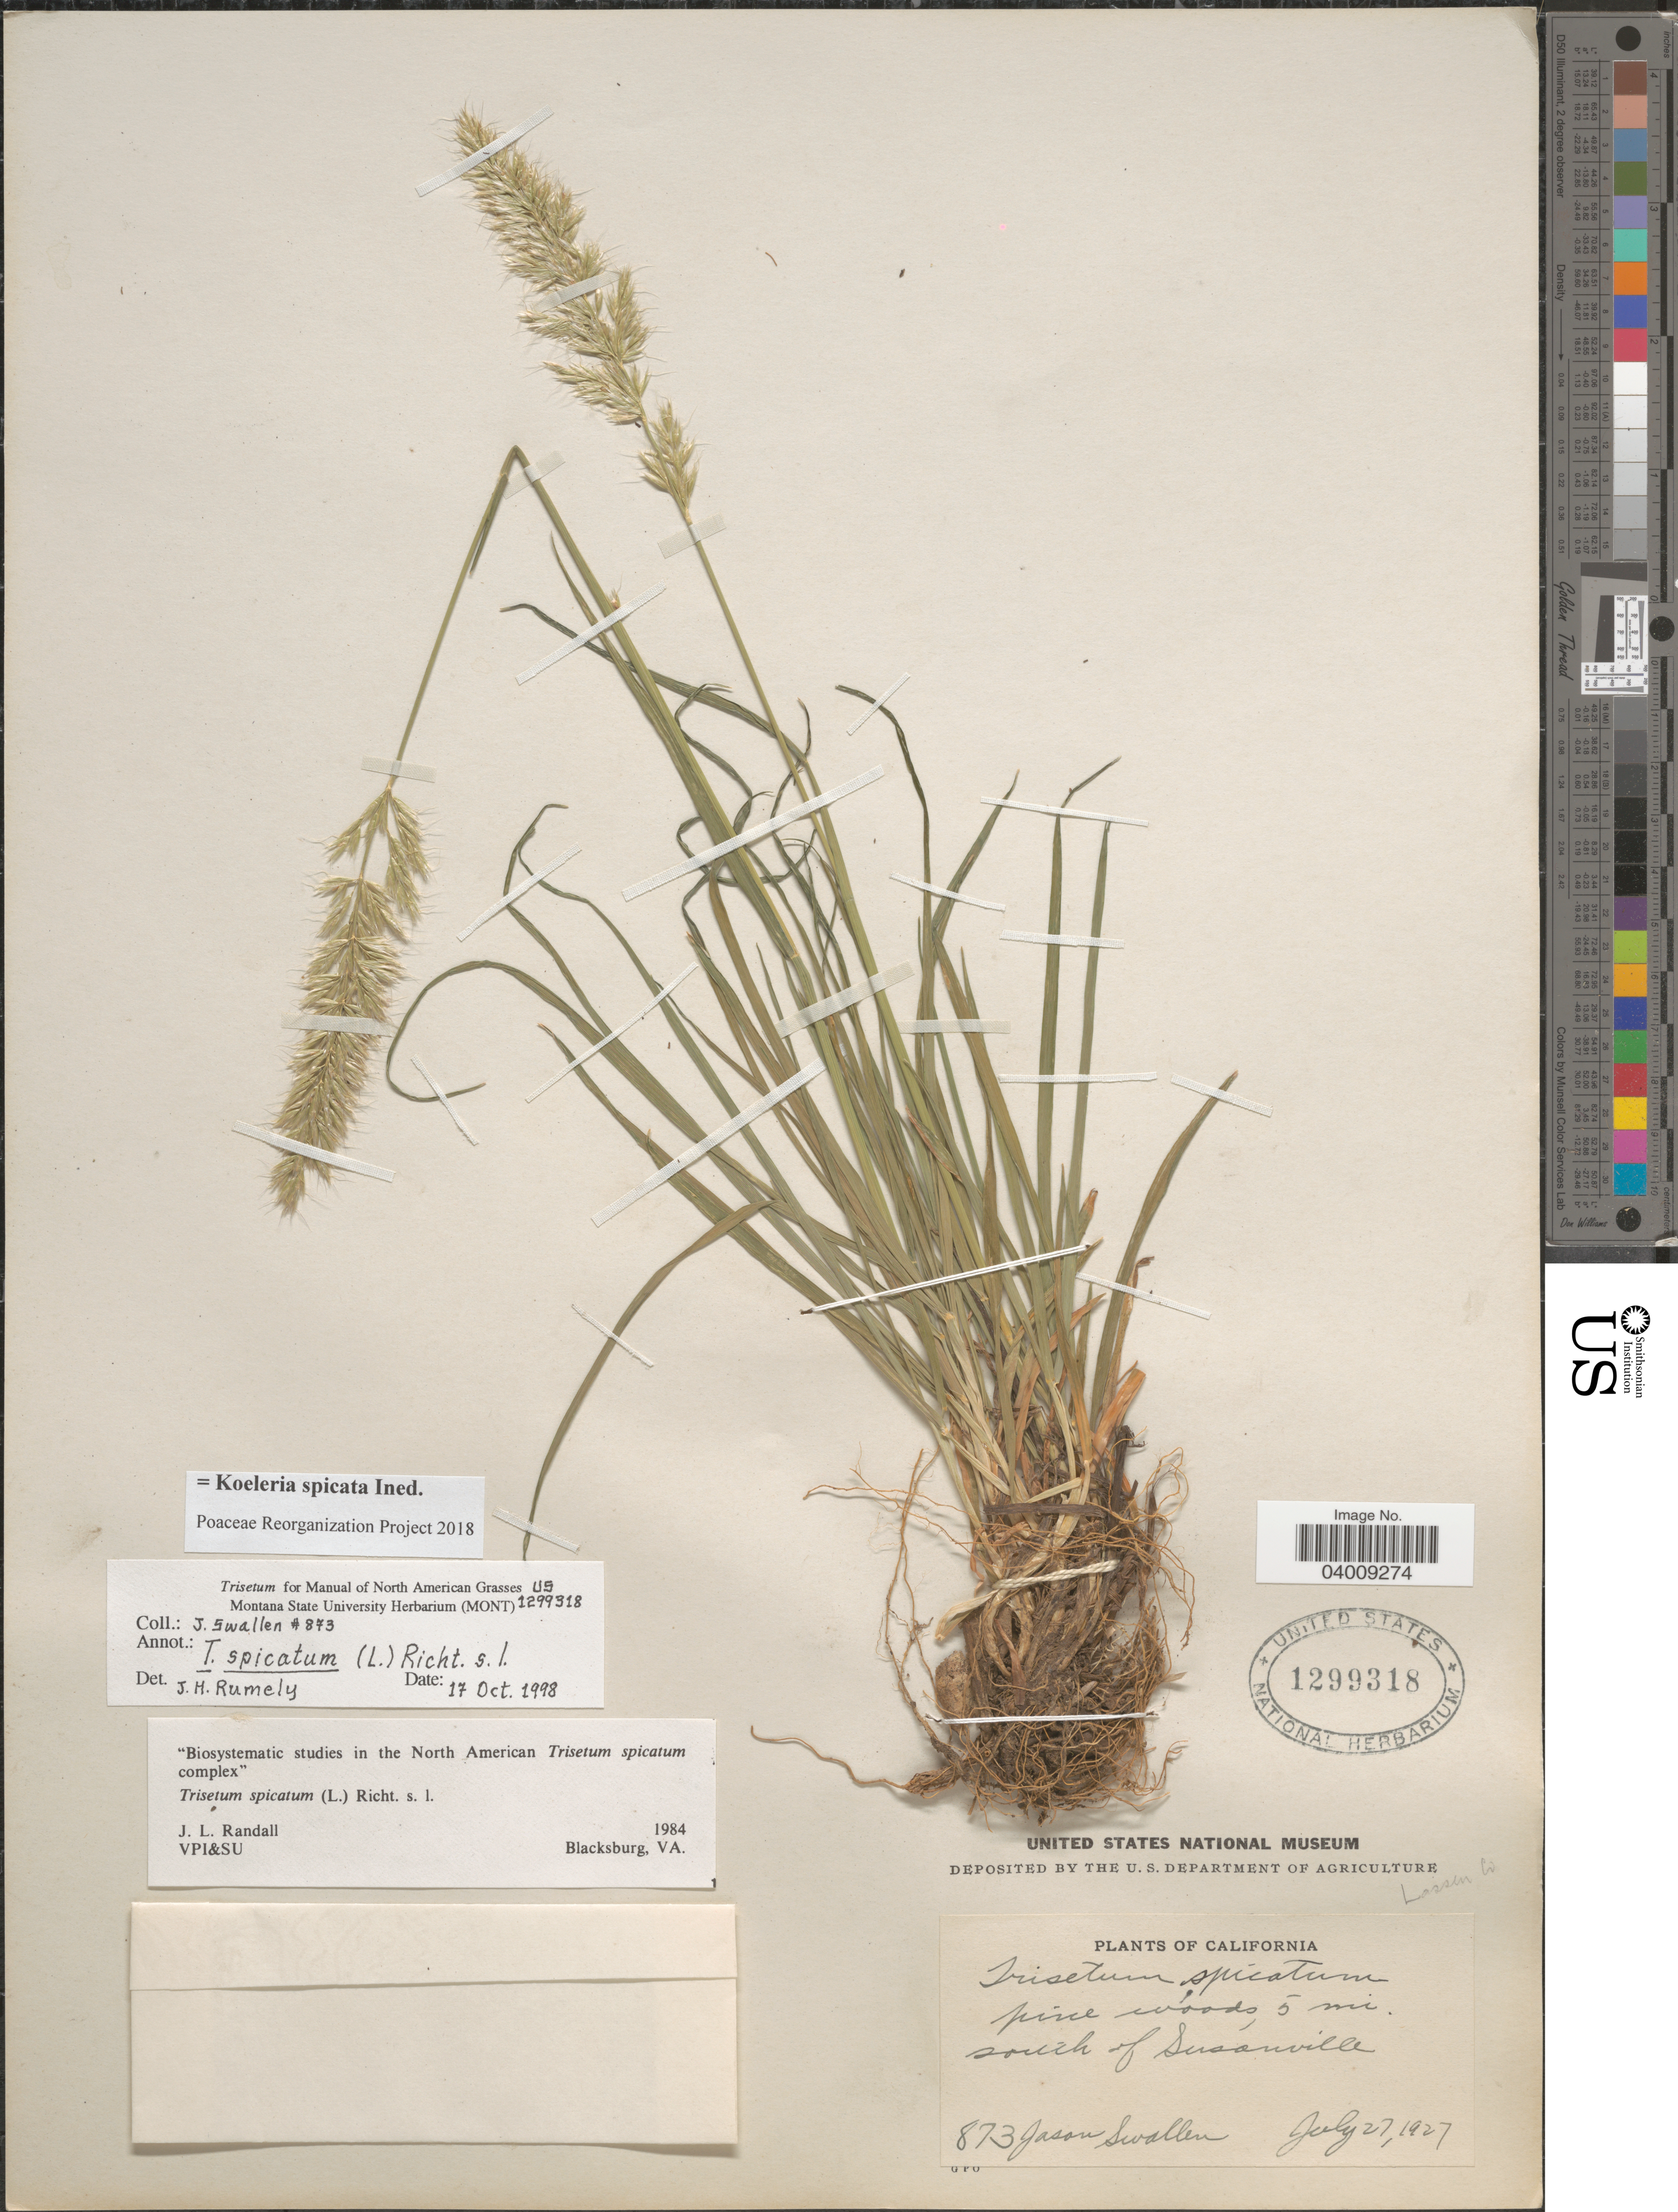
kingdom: Plantae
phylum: Tracheophyta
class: Liliopsida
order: Poales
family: Poaceae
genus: Koeleria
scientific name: Koeleria spicata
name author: (L.) Barberá et al.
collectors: J. R. Swallen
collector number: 873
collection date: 1927-07-27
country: United States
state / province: California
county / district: Lassen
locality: Lassen Co. 5 mi. south of Susanville.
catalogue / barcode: US 1299318